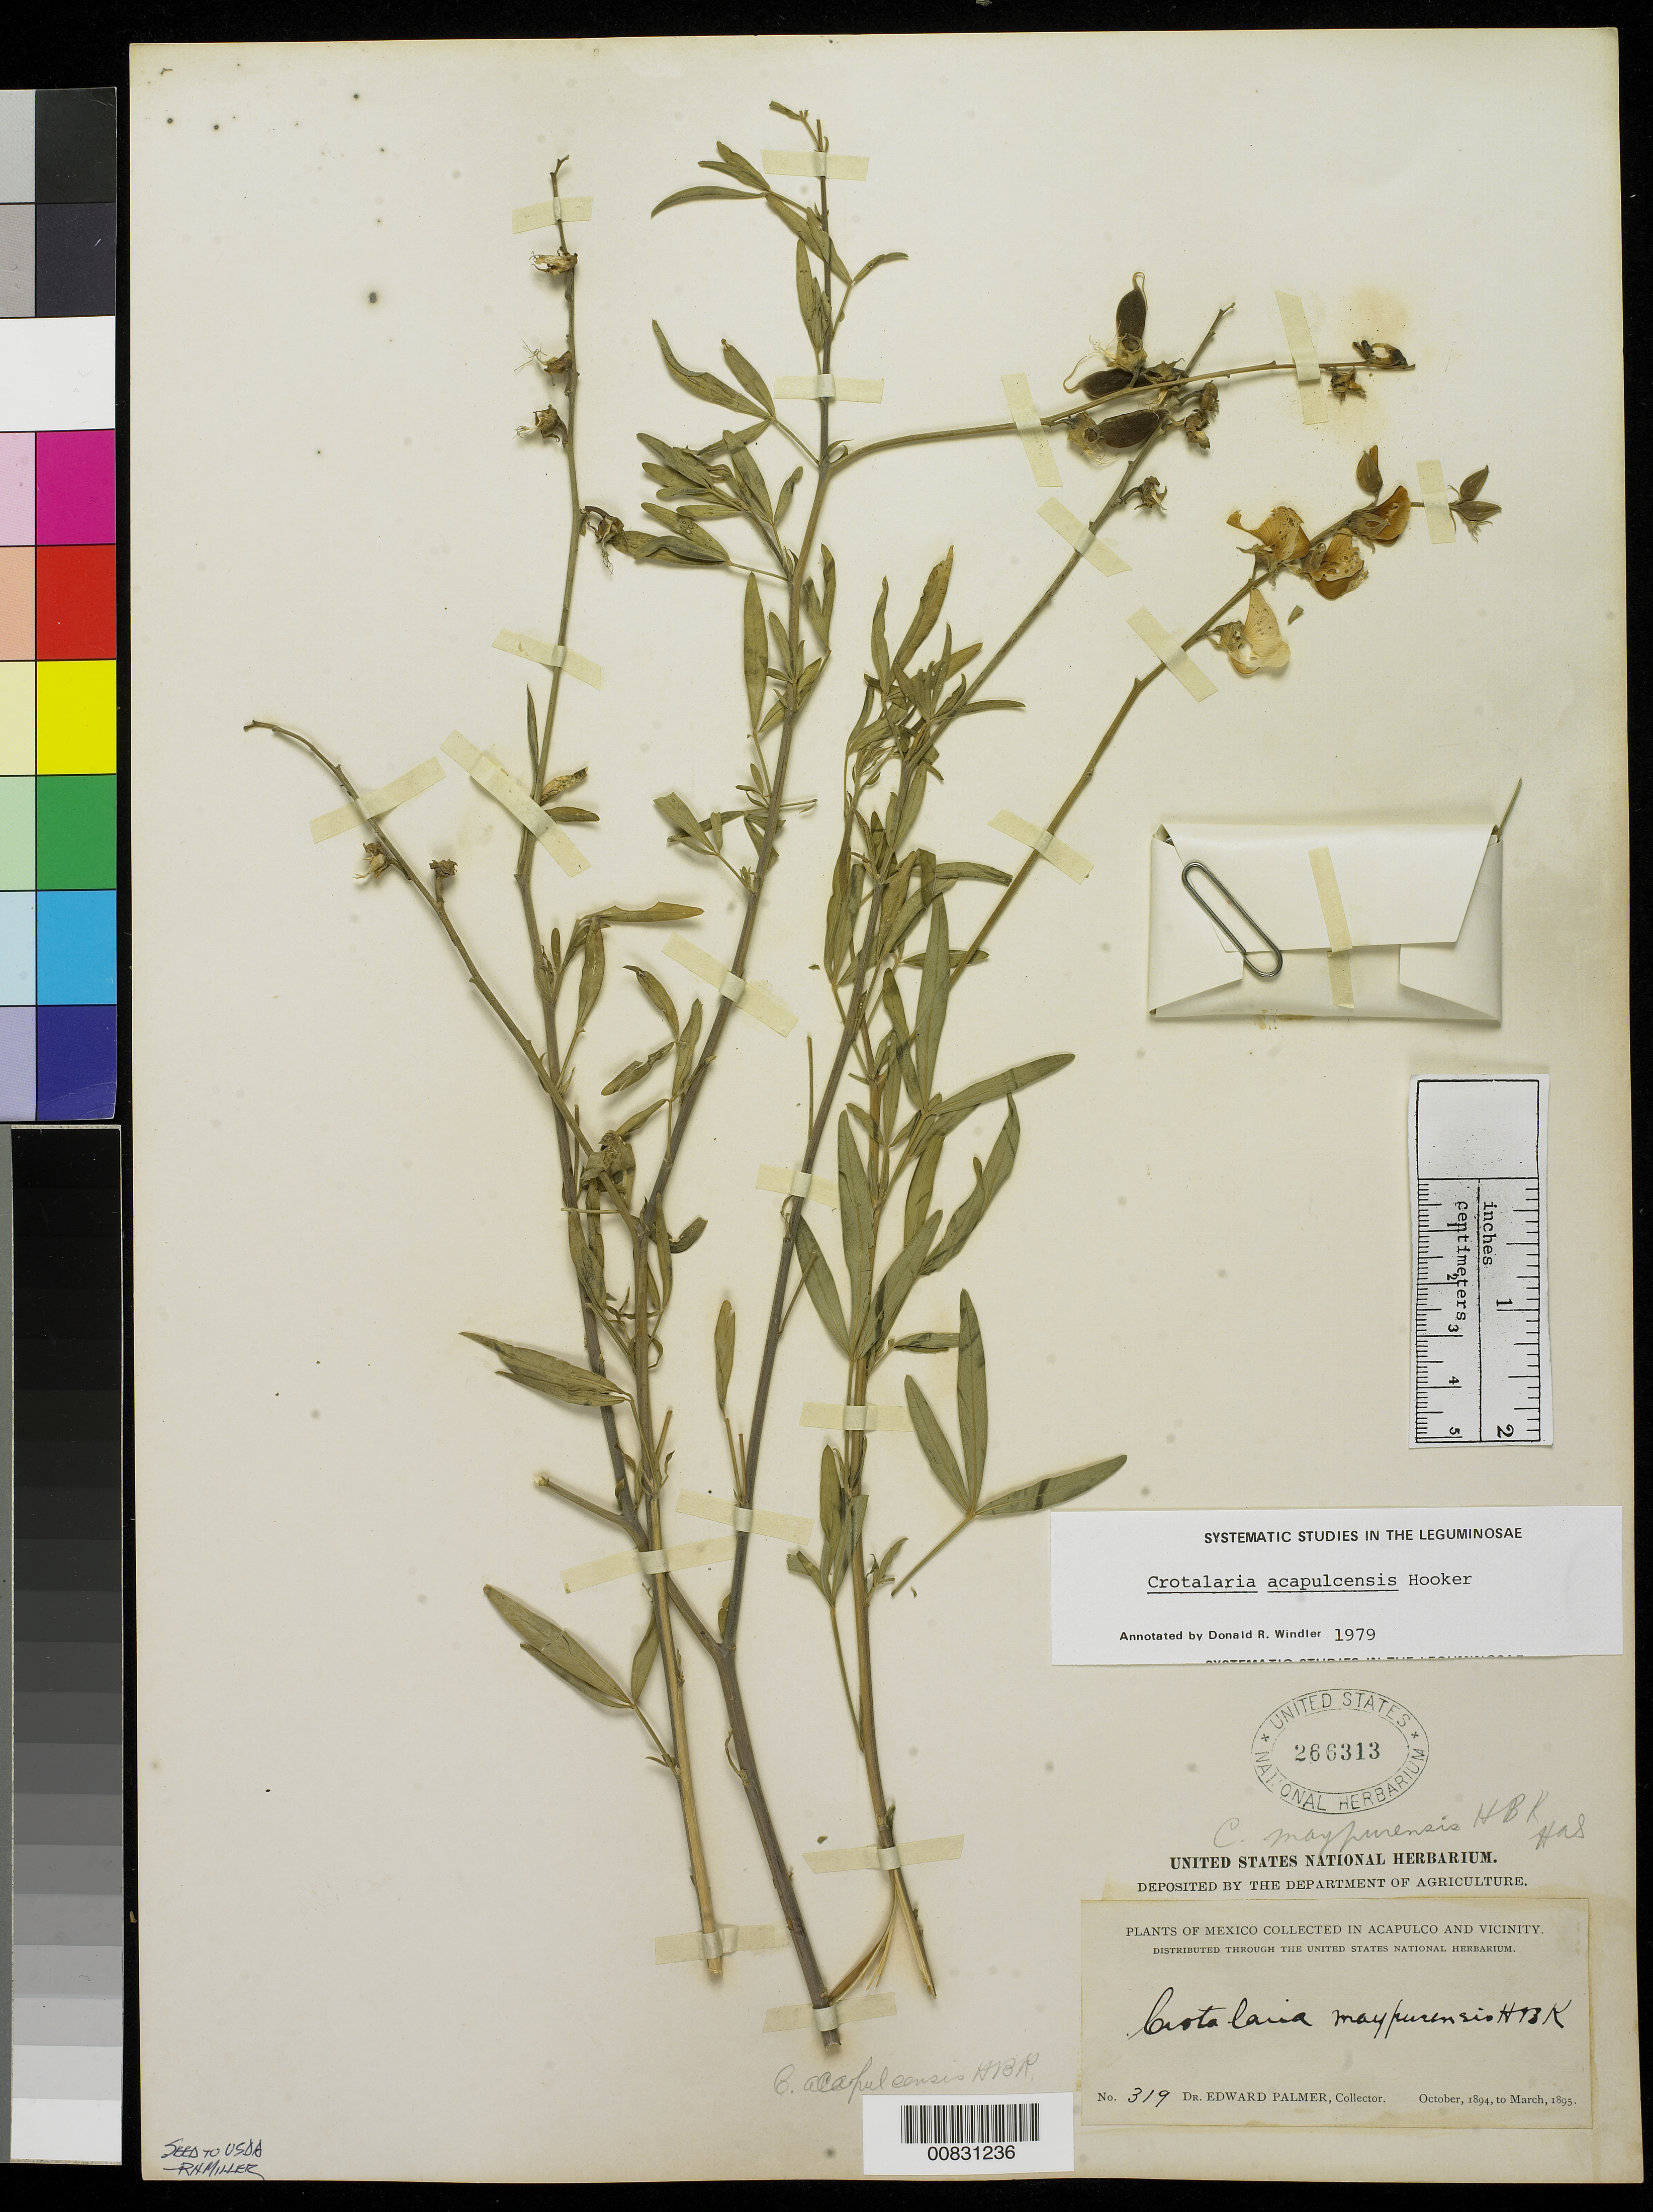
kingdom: Plantae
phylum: Tracheophyta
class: Magnoliopsida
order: Fabales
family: Fabaceae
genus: Crotalaria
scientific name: Crotalaria acapulcensis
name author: Hook. & Arn.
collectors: E. Palmer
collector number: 319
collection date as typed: Oct 1894 to -- Mar 1895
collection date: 1894-10/1895-03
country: Mexico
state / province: Guerrero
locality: Acapulco, Guerrero and vicinity.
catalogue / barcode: US 266313